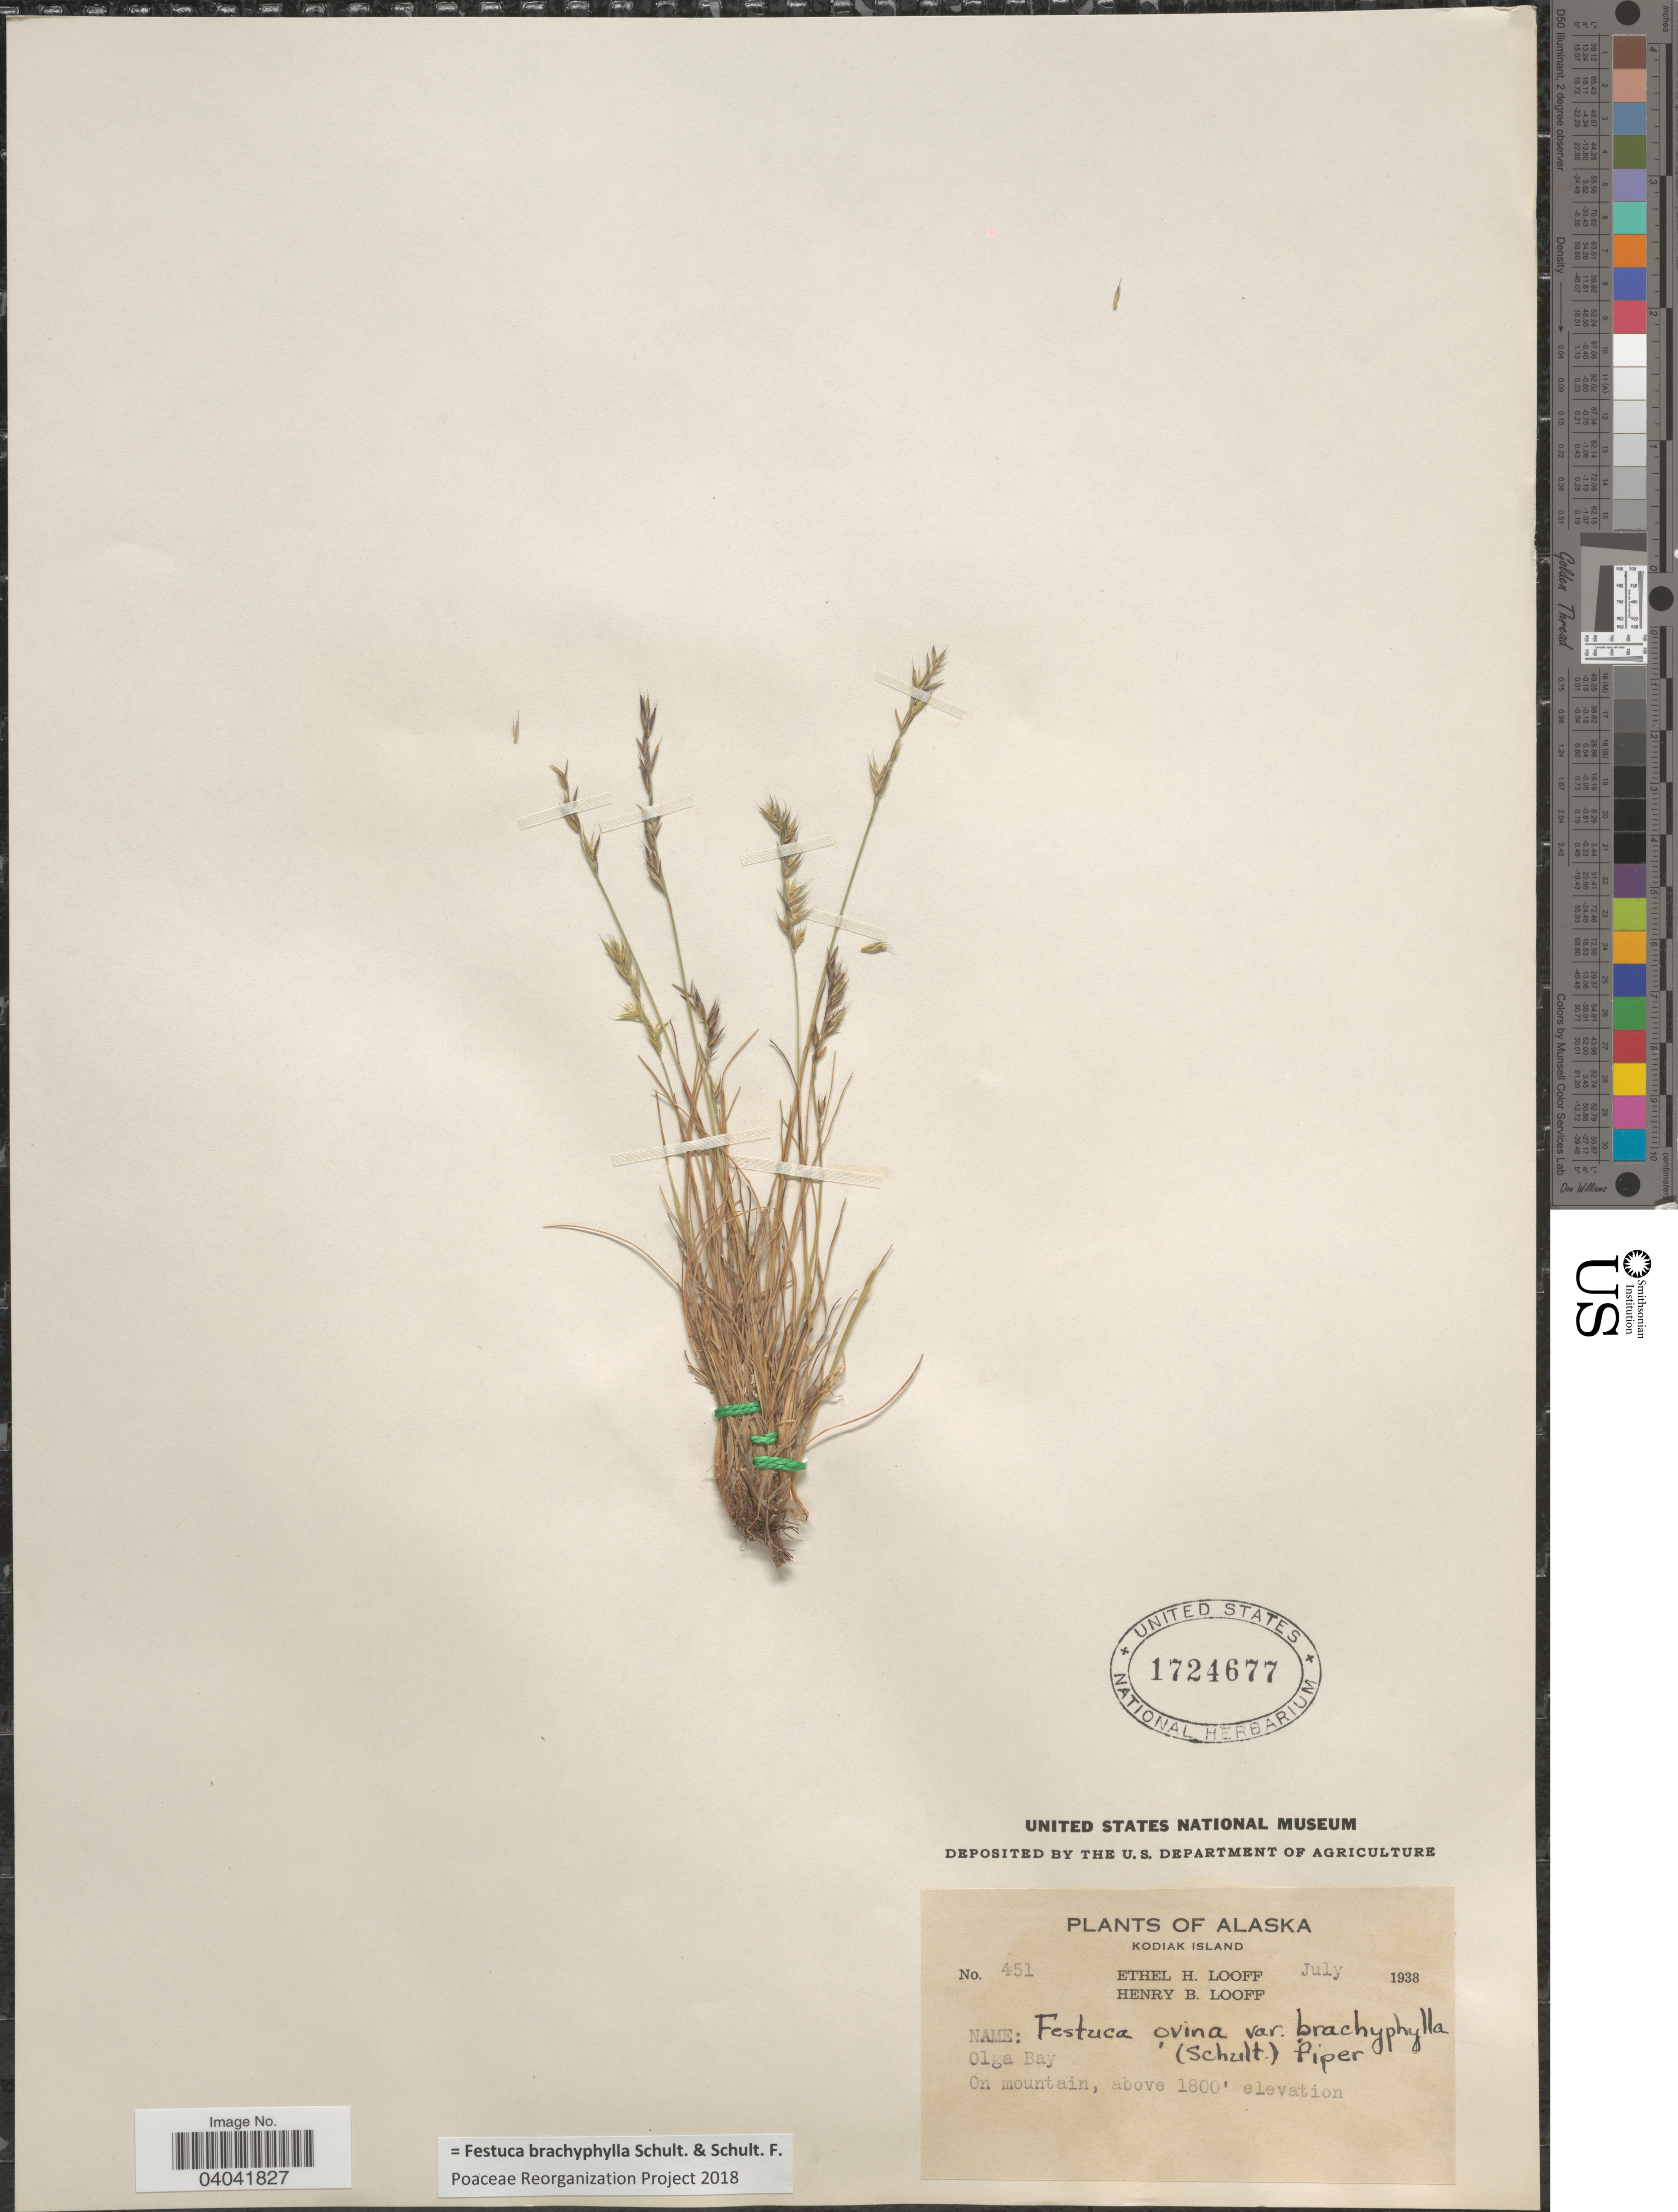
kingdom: Plantae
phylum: Tracheophyta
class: Liliopsida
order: Poales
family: Poaceae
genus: Festuca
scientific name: Festuca brachyphylla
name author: Schult. & Schult. f.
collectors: E. Looff & H. Looff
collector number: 451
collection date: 1938-07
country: United States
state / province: Alaska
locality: Kodiak Island. Olgay Bay. On mountain.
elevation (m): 549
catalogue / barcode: US 1724677